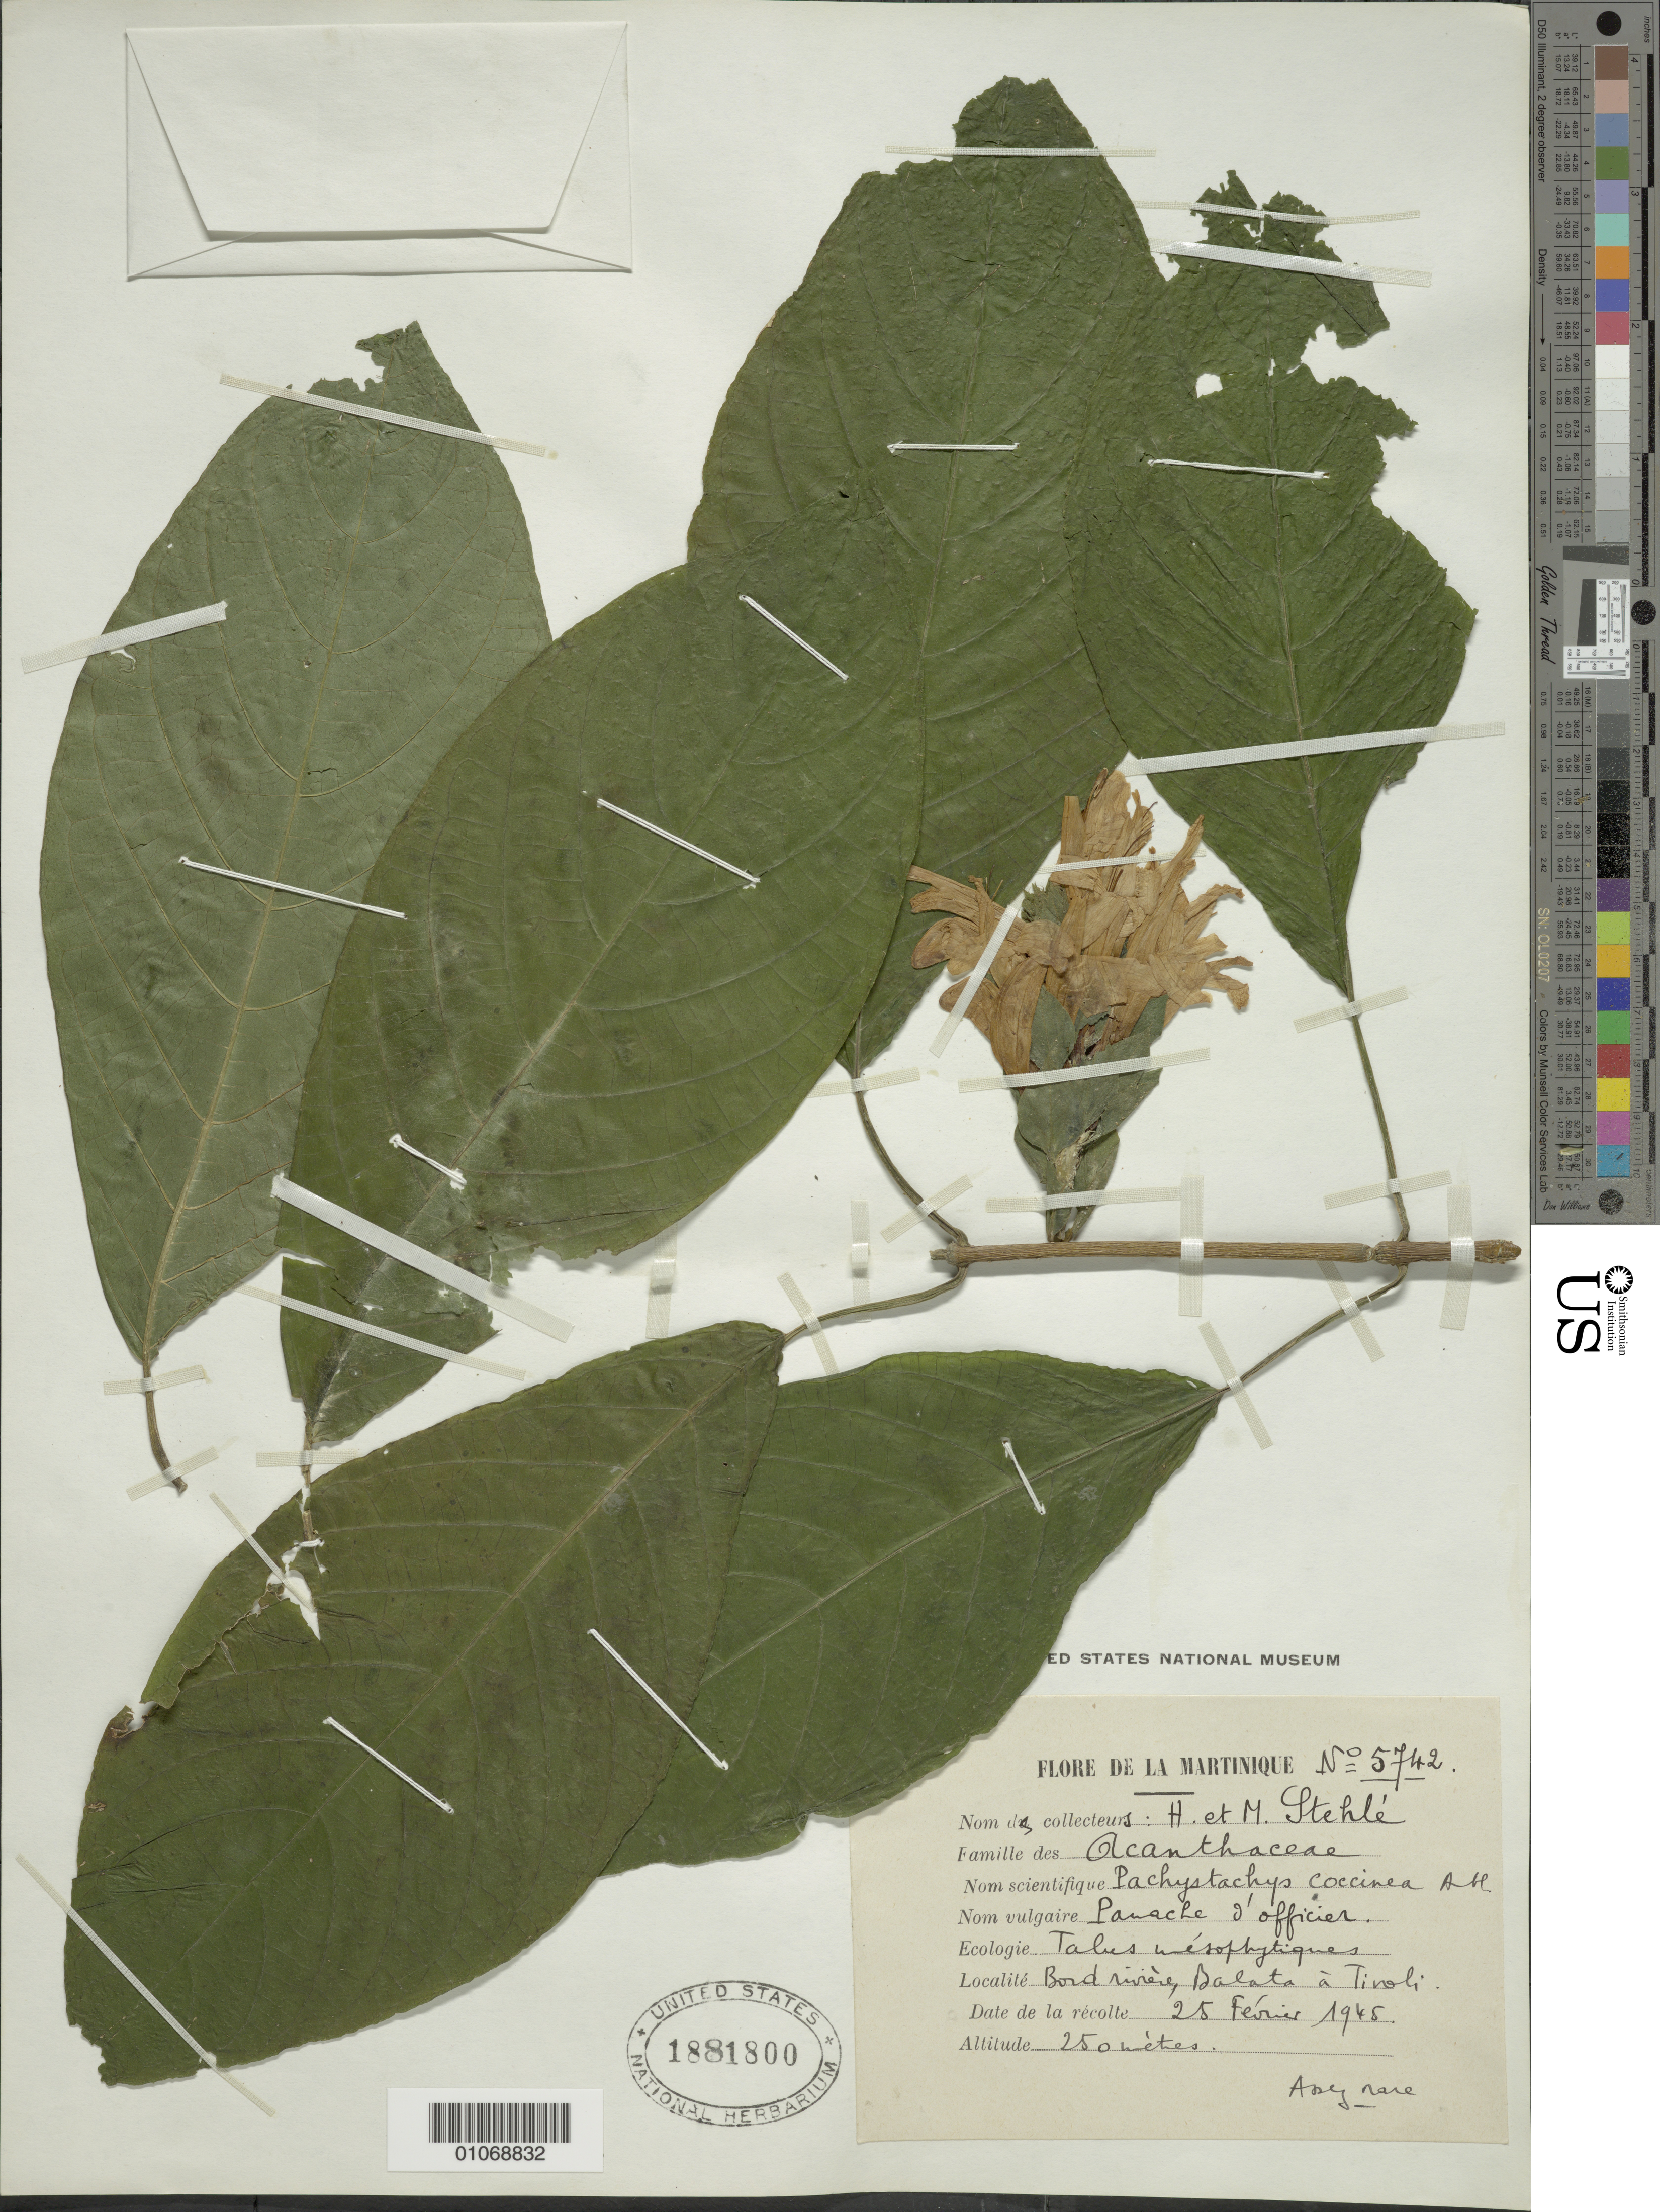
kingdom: Plantae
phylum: Tracheophyta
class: Magnoliopsida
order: Lamiales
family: Acanthaceae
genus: Pachystachys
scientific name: Pachystachys spicata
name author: (Ruiz & Pav.) Wassh.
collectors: H. Stehlé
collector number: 5742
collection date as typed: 25 Feb 1945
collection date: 1945-02-25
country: Grenada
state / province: Saint Andrew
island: Grenada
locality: Mesophytic. Bord River, Tivoli.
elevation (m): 25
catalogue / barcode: US 1881800